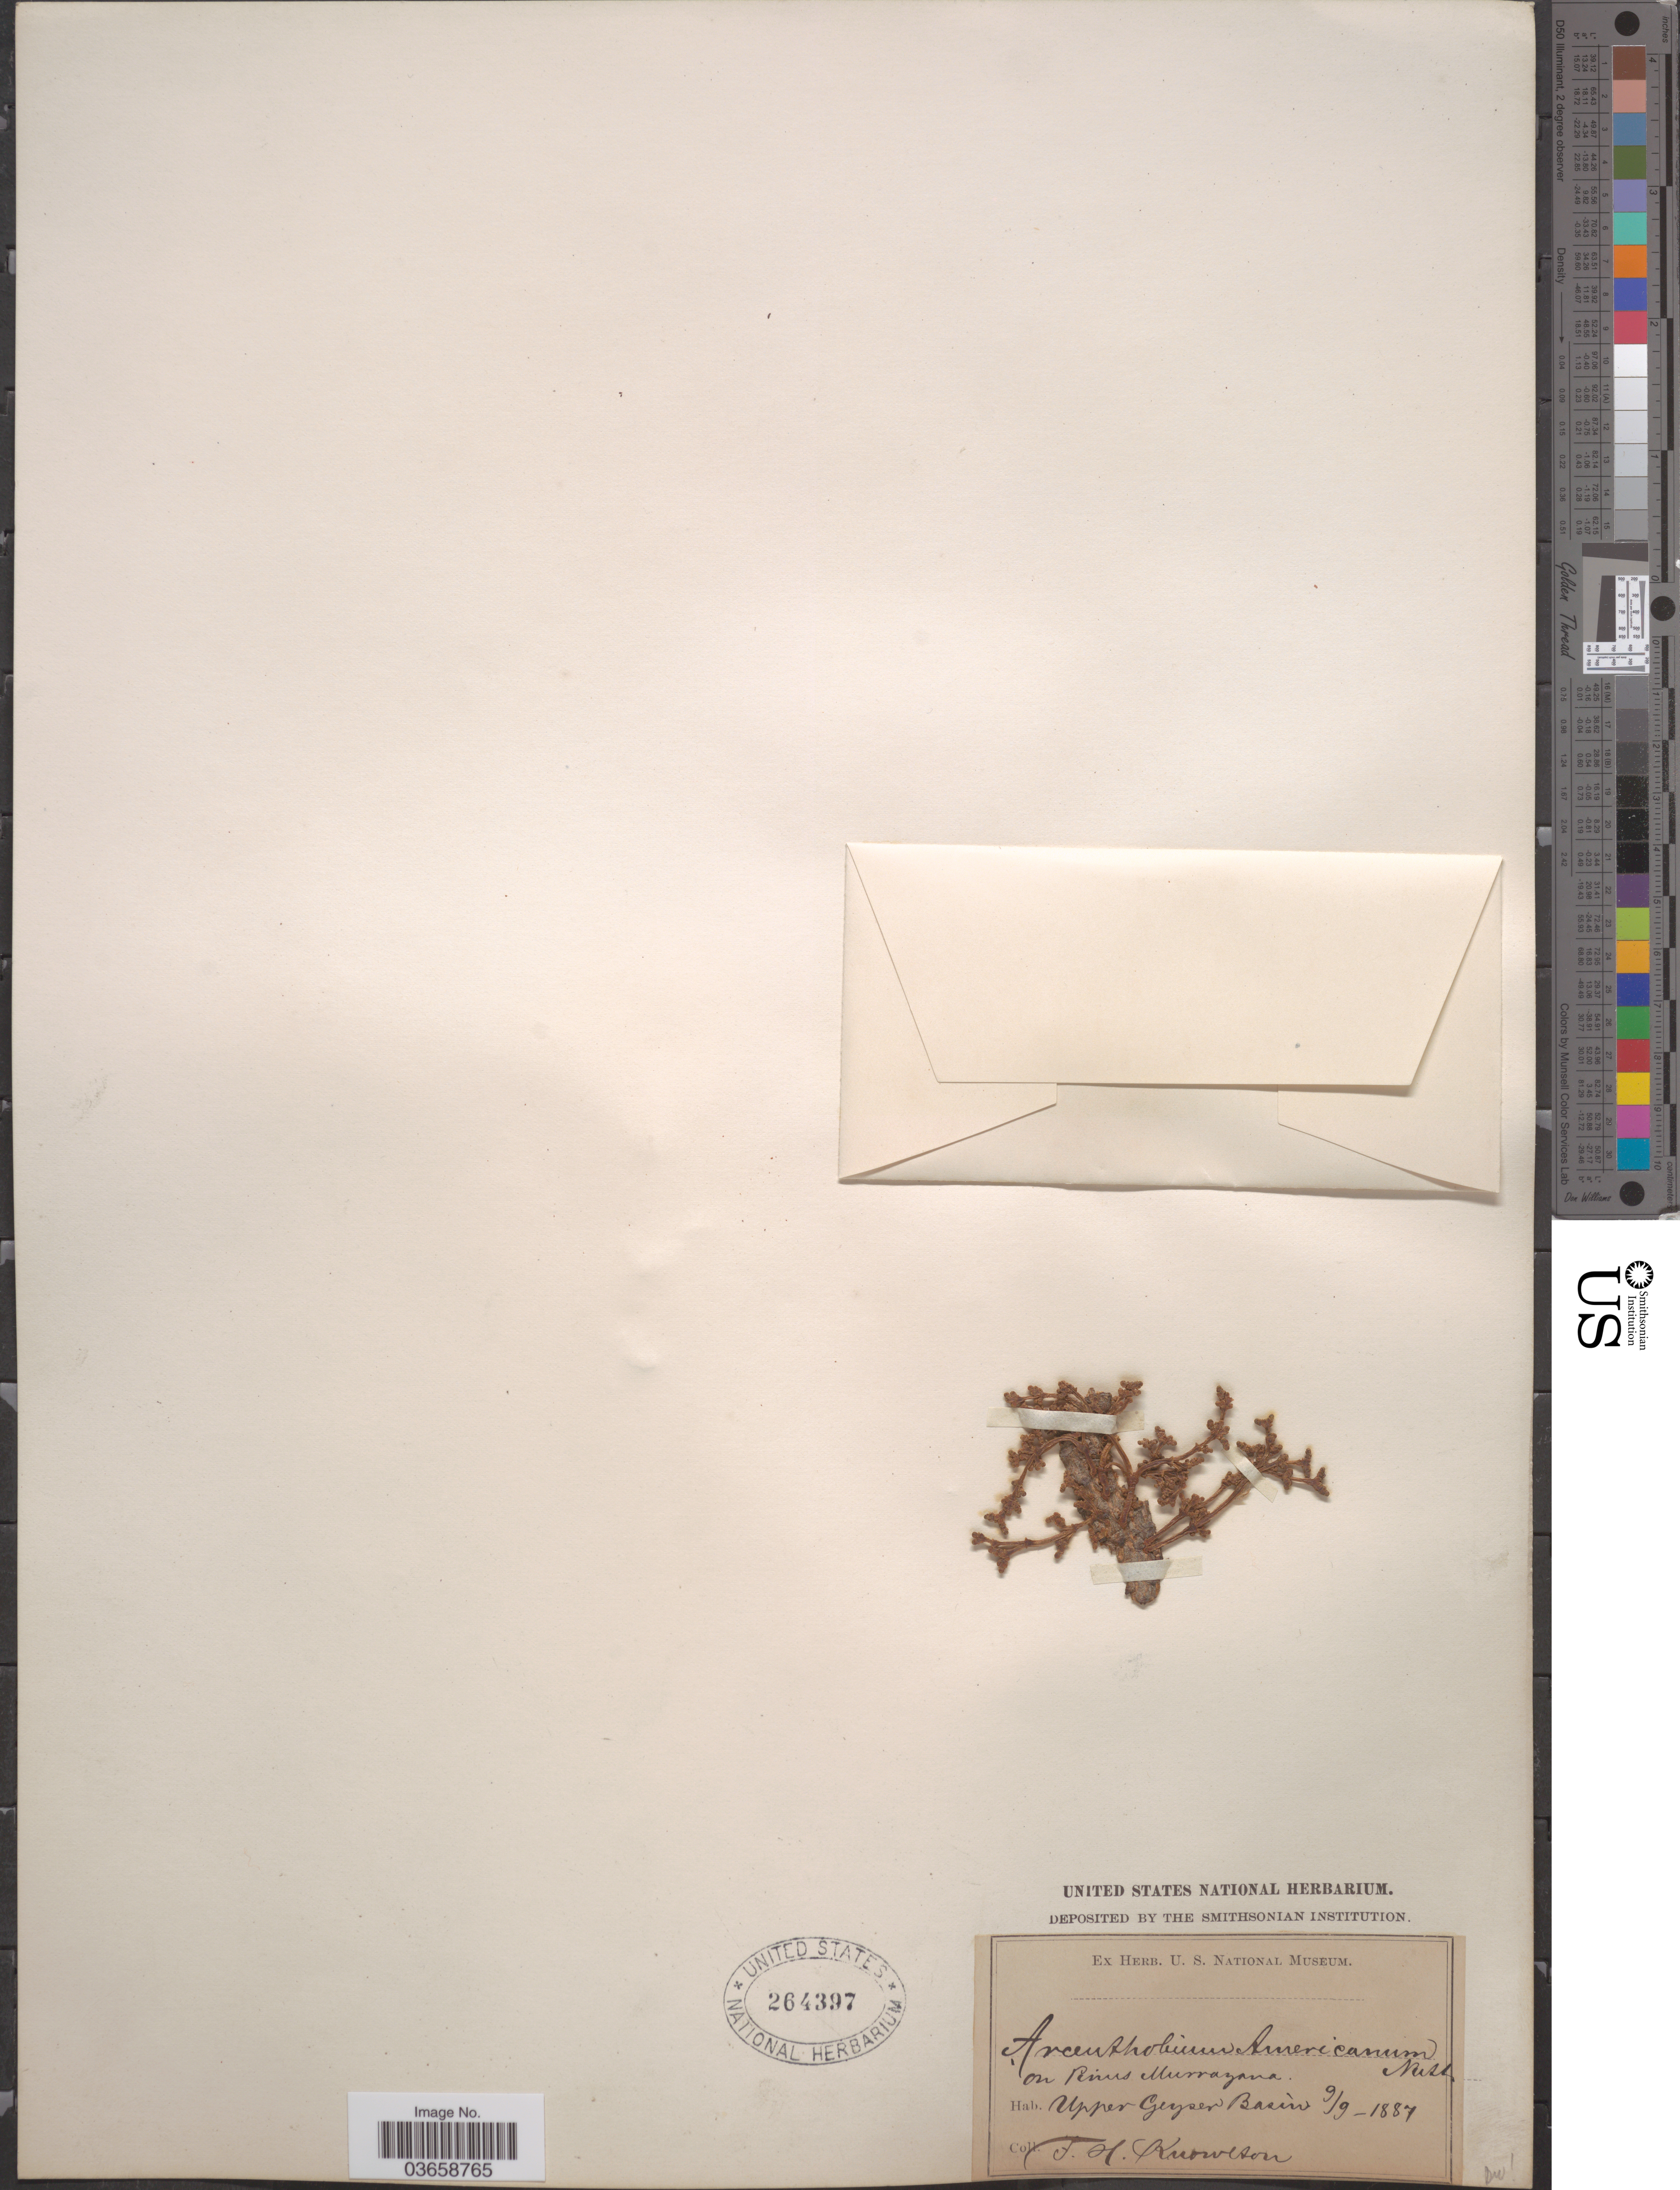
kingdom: Plantae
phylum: Tracheophyta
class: Magnoliopsida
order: Santalales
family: Viscaceae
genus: Arceuthobium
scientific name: Arceuthobium americanum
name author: Nutt. ex A. Gray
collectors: F. H. Knowlton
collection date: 1887-09-09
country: United States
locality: Upper Geyser Basin.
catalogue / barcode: US 264397